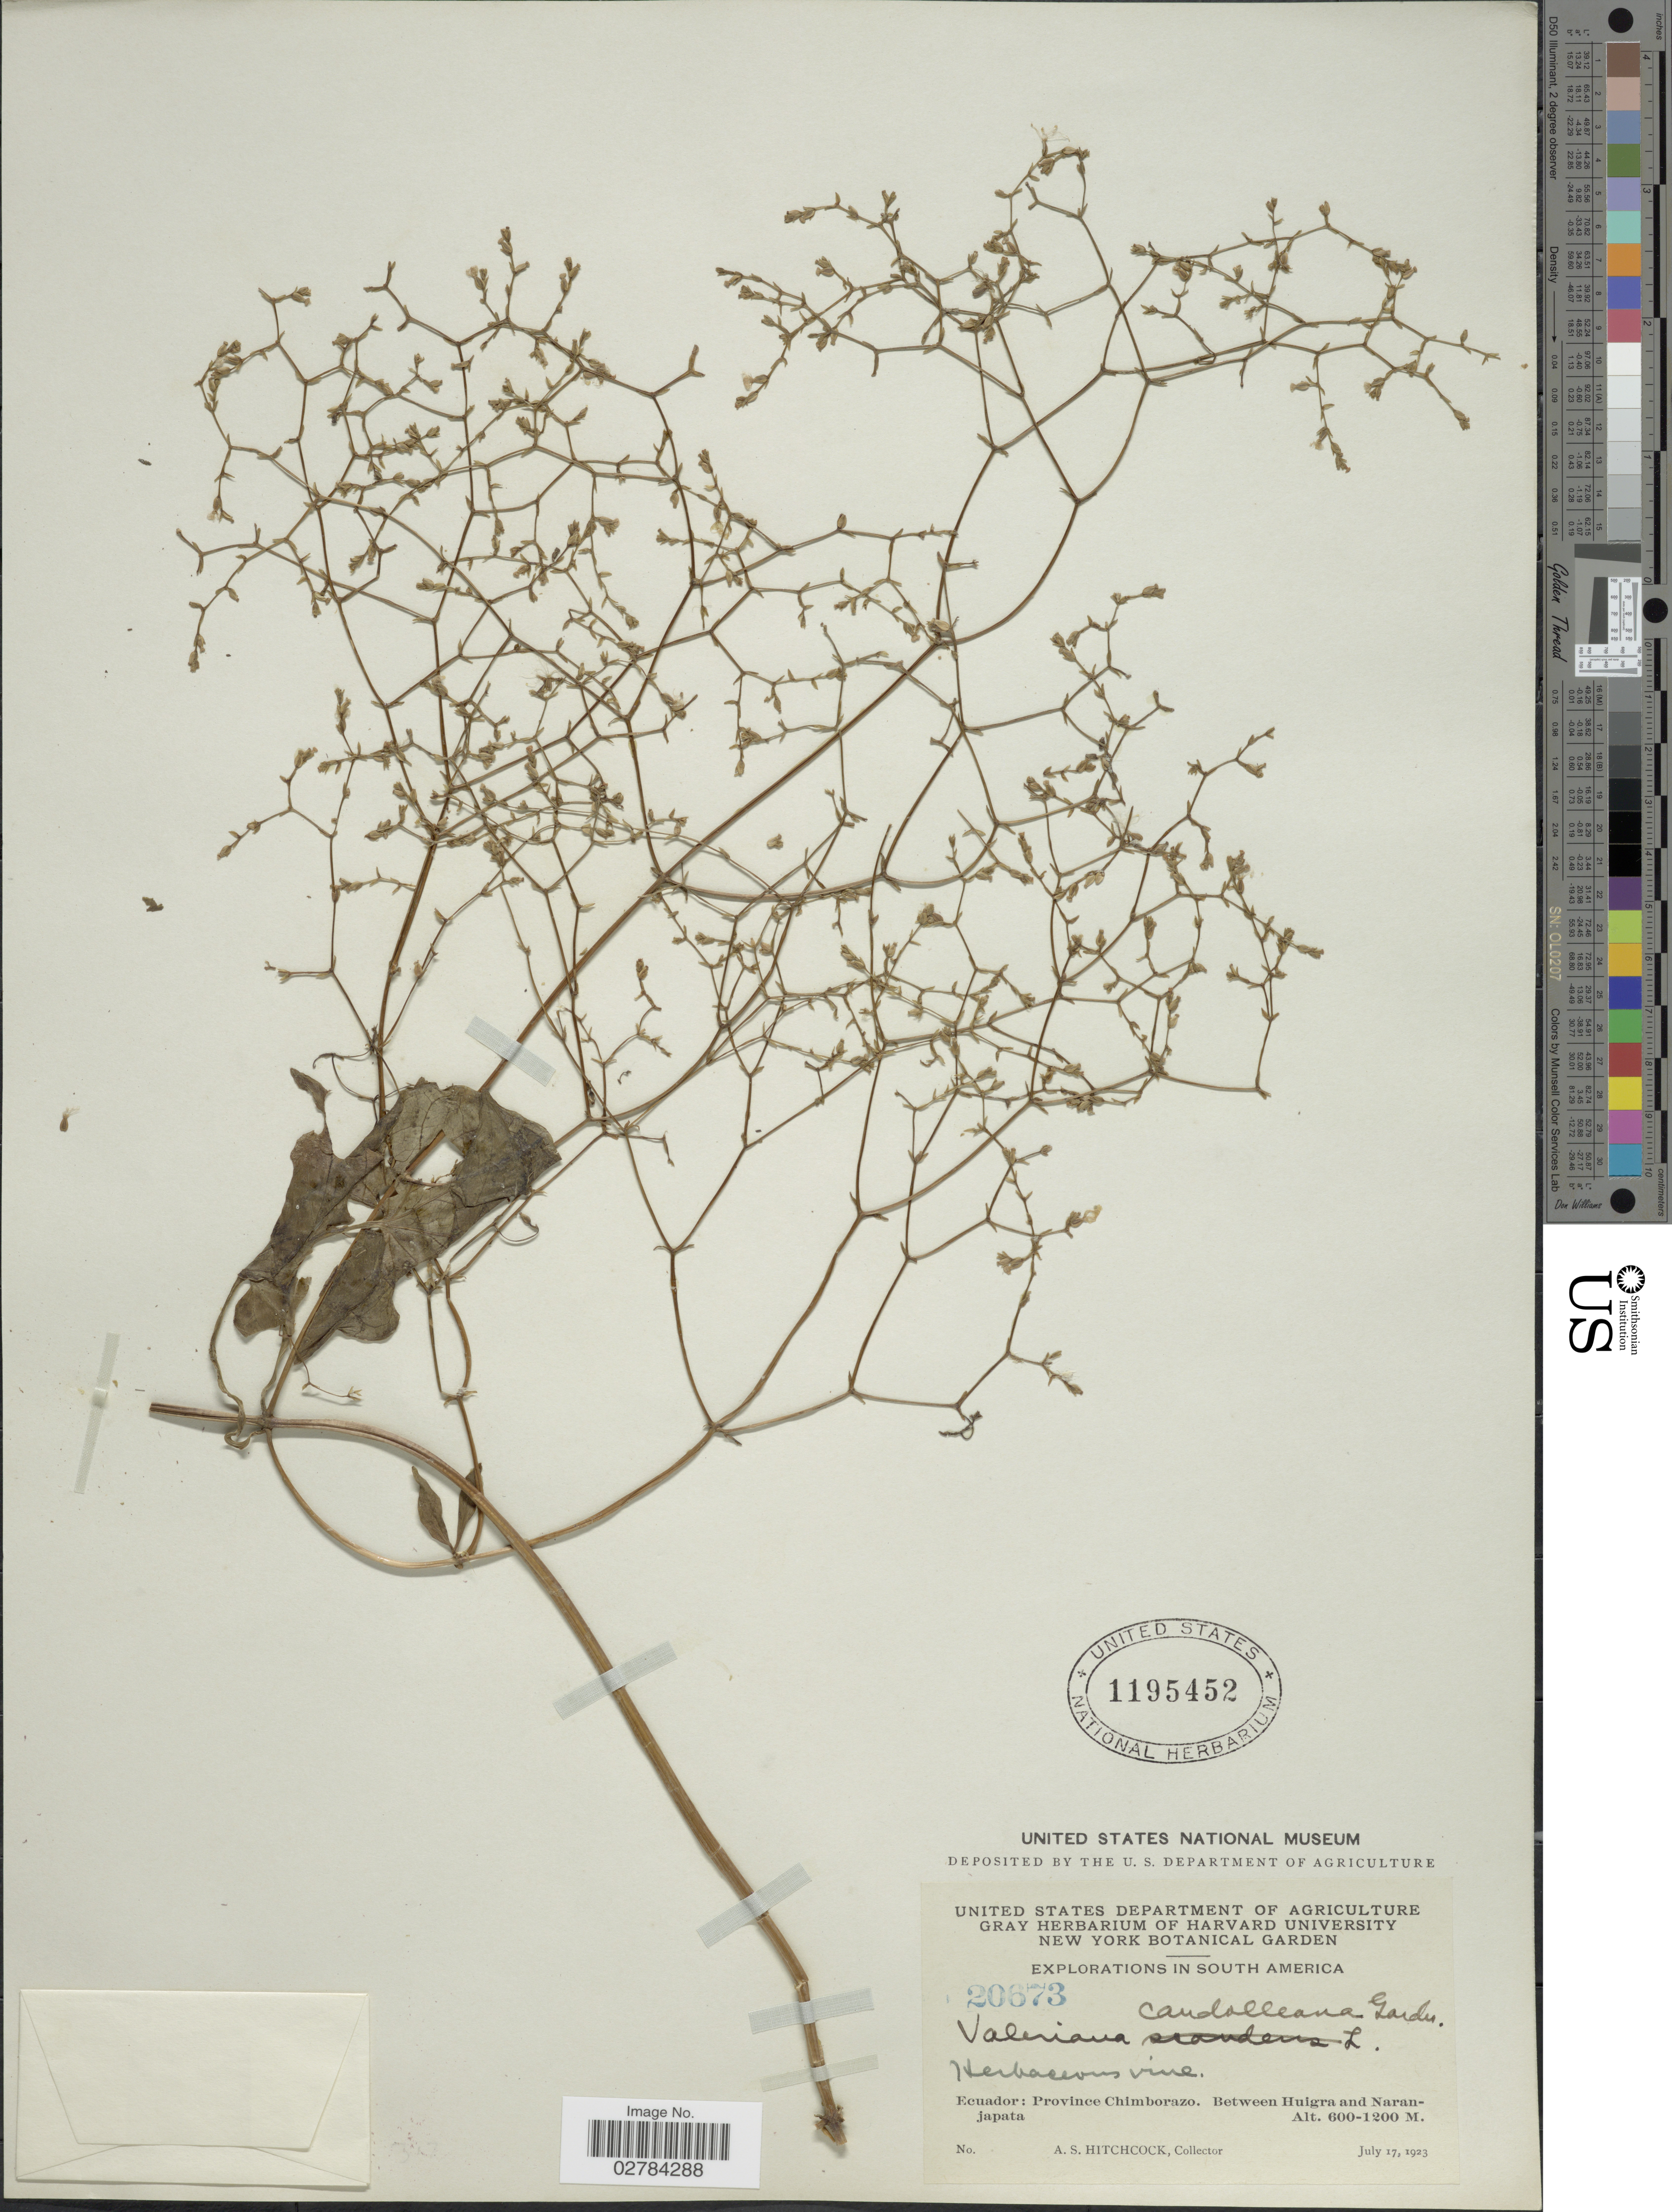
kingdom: Plantae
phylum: Tracheophyta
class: Magnoliopsida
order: Dipsacales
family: Caprifoliaceae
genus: Valeriana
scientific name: Valeriana candolleana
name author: Gardner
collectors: A. S. Hitchcock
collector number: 20673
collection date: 1923-07-17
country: Ecuador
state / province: Chimborazo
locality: Between Huigra and Naranjapata.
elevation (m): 600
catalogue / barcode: US 1195452